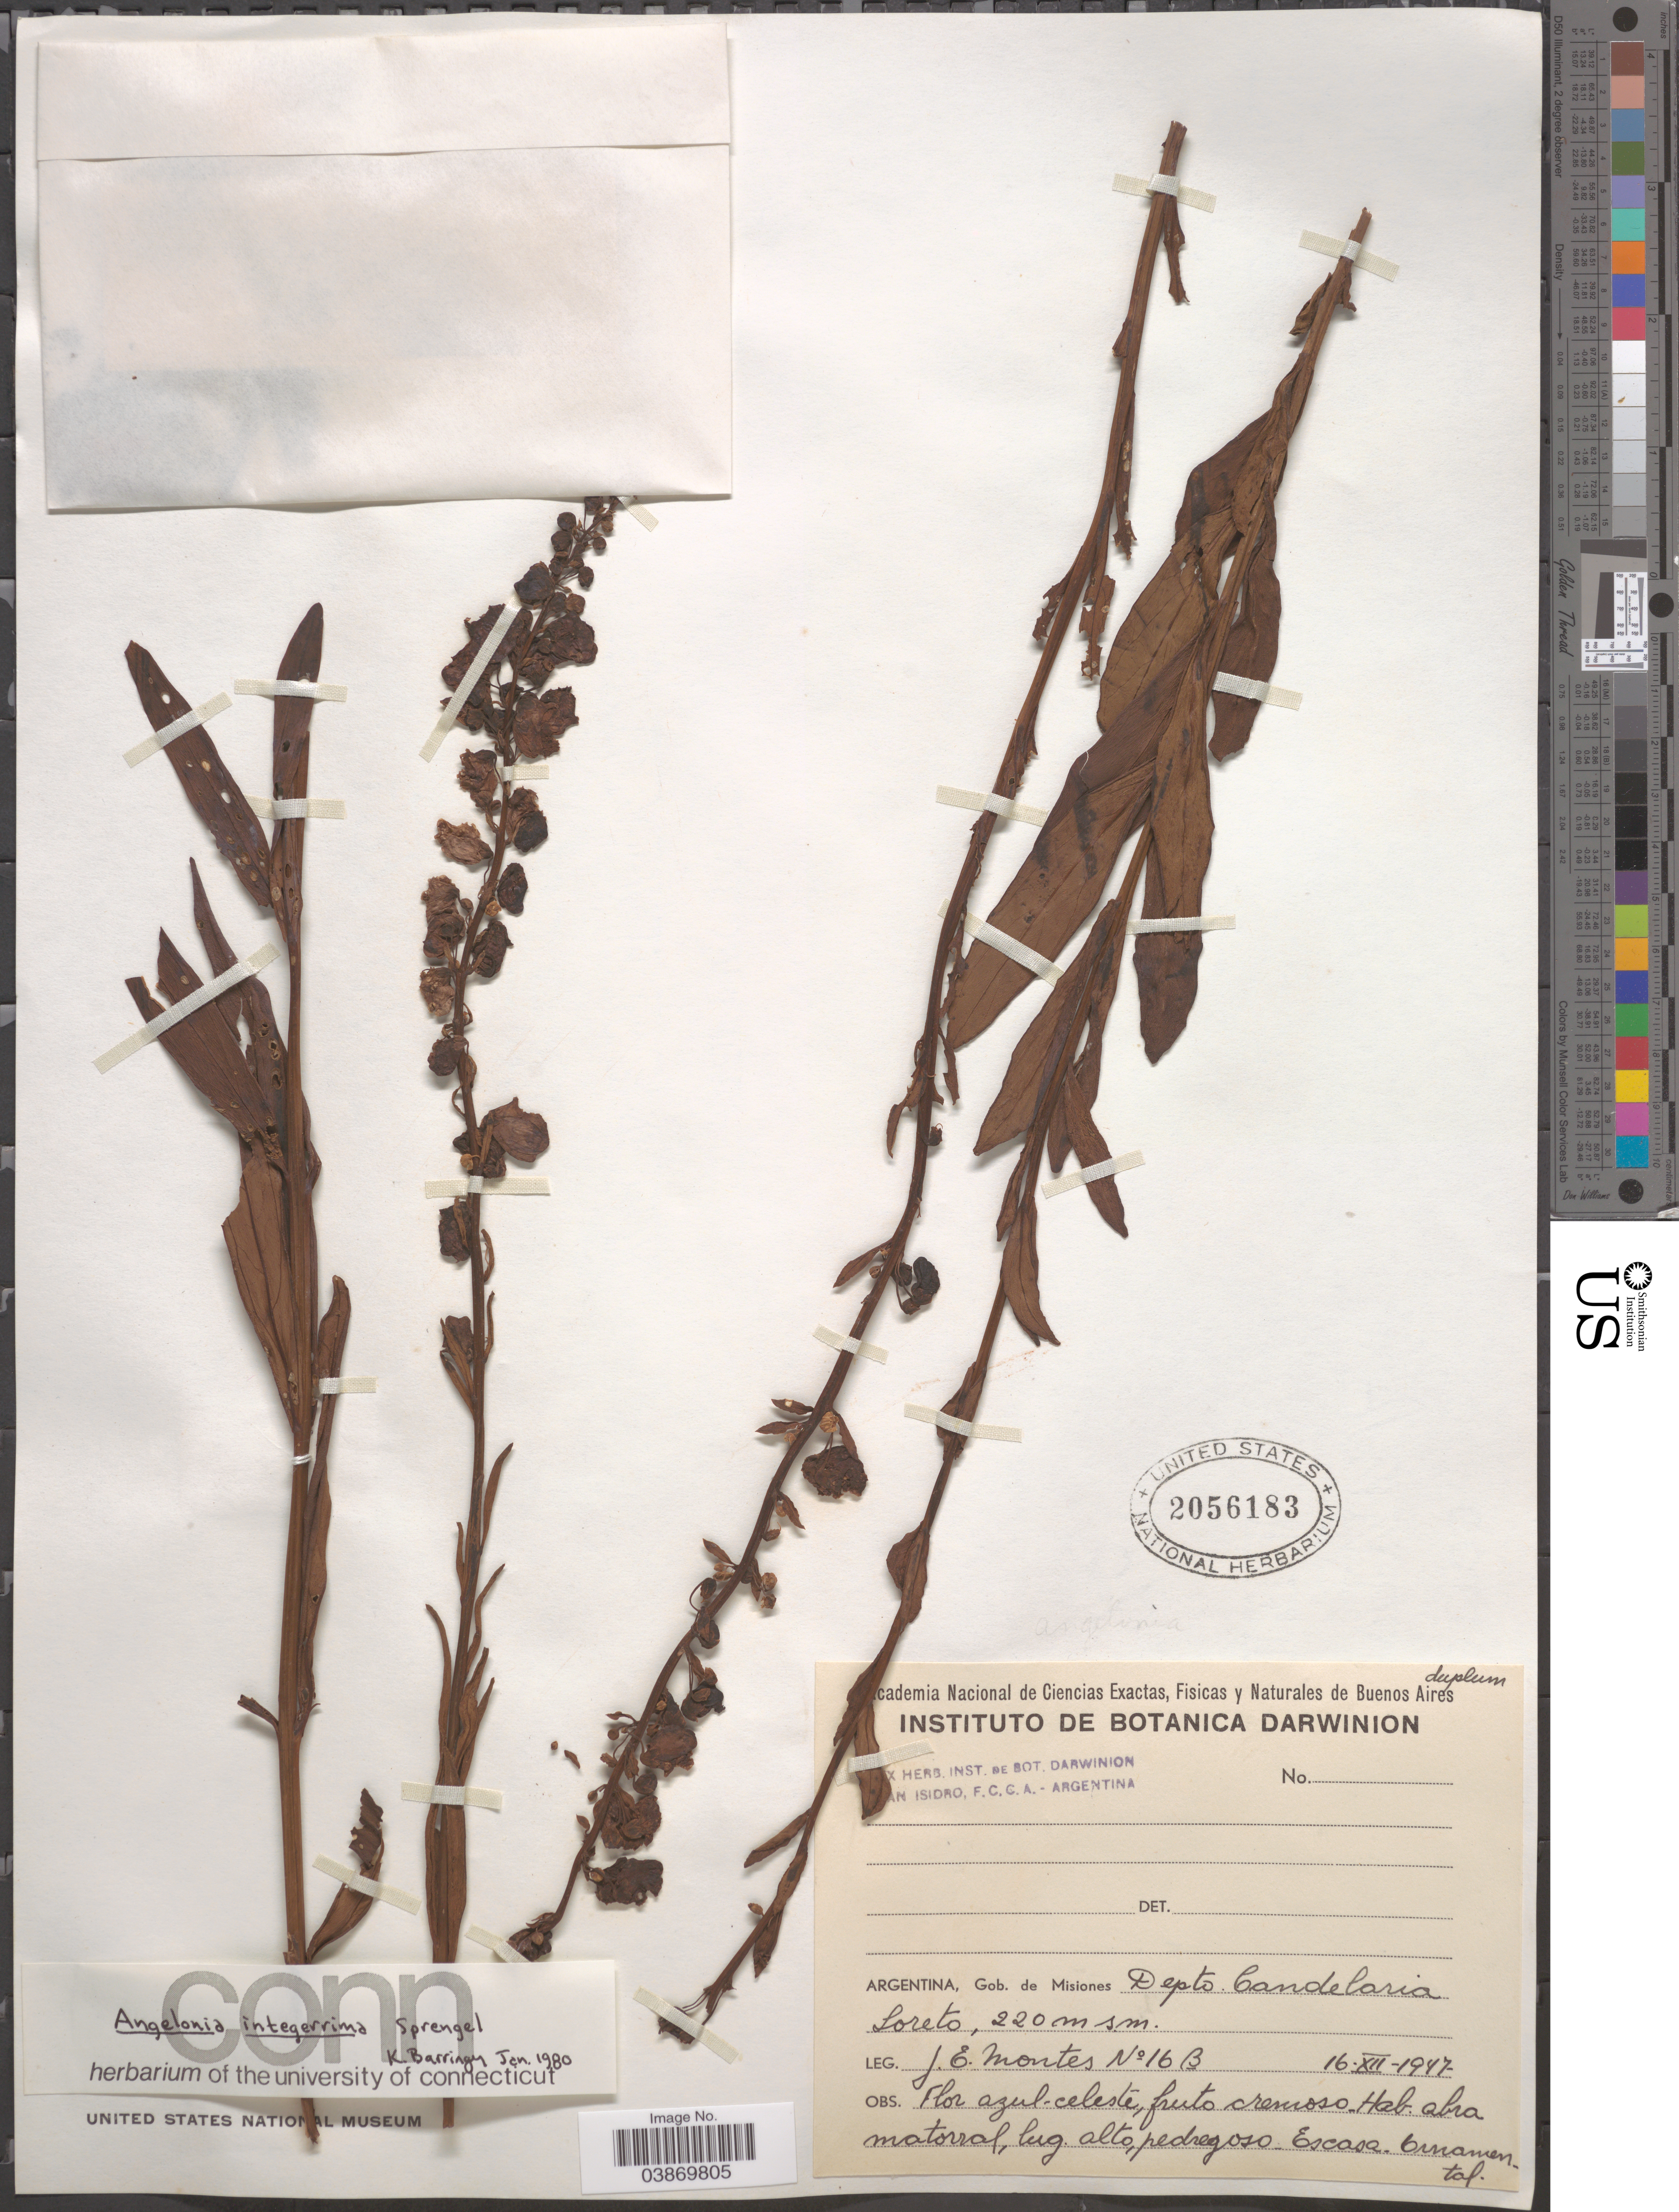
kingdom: Plantae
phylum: Tracheophyta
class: Magnoliopsida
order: Lamiales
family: Plantaginaceae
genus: Angelonia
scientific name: Angelonia integerrima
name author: Spreng.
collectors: J. E. Montes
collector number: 16B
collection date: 1947-12-16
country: Argentina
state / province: Misiones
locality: Gob. de Misiones Depto. Candelaria. Loreto.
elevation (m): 220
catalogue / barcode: US 2056183